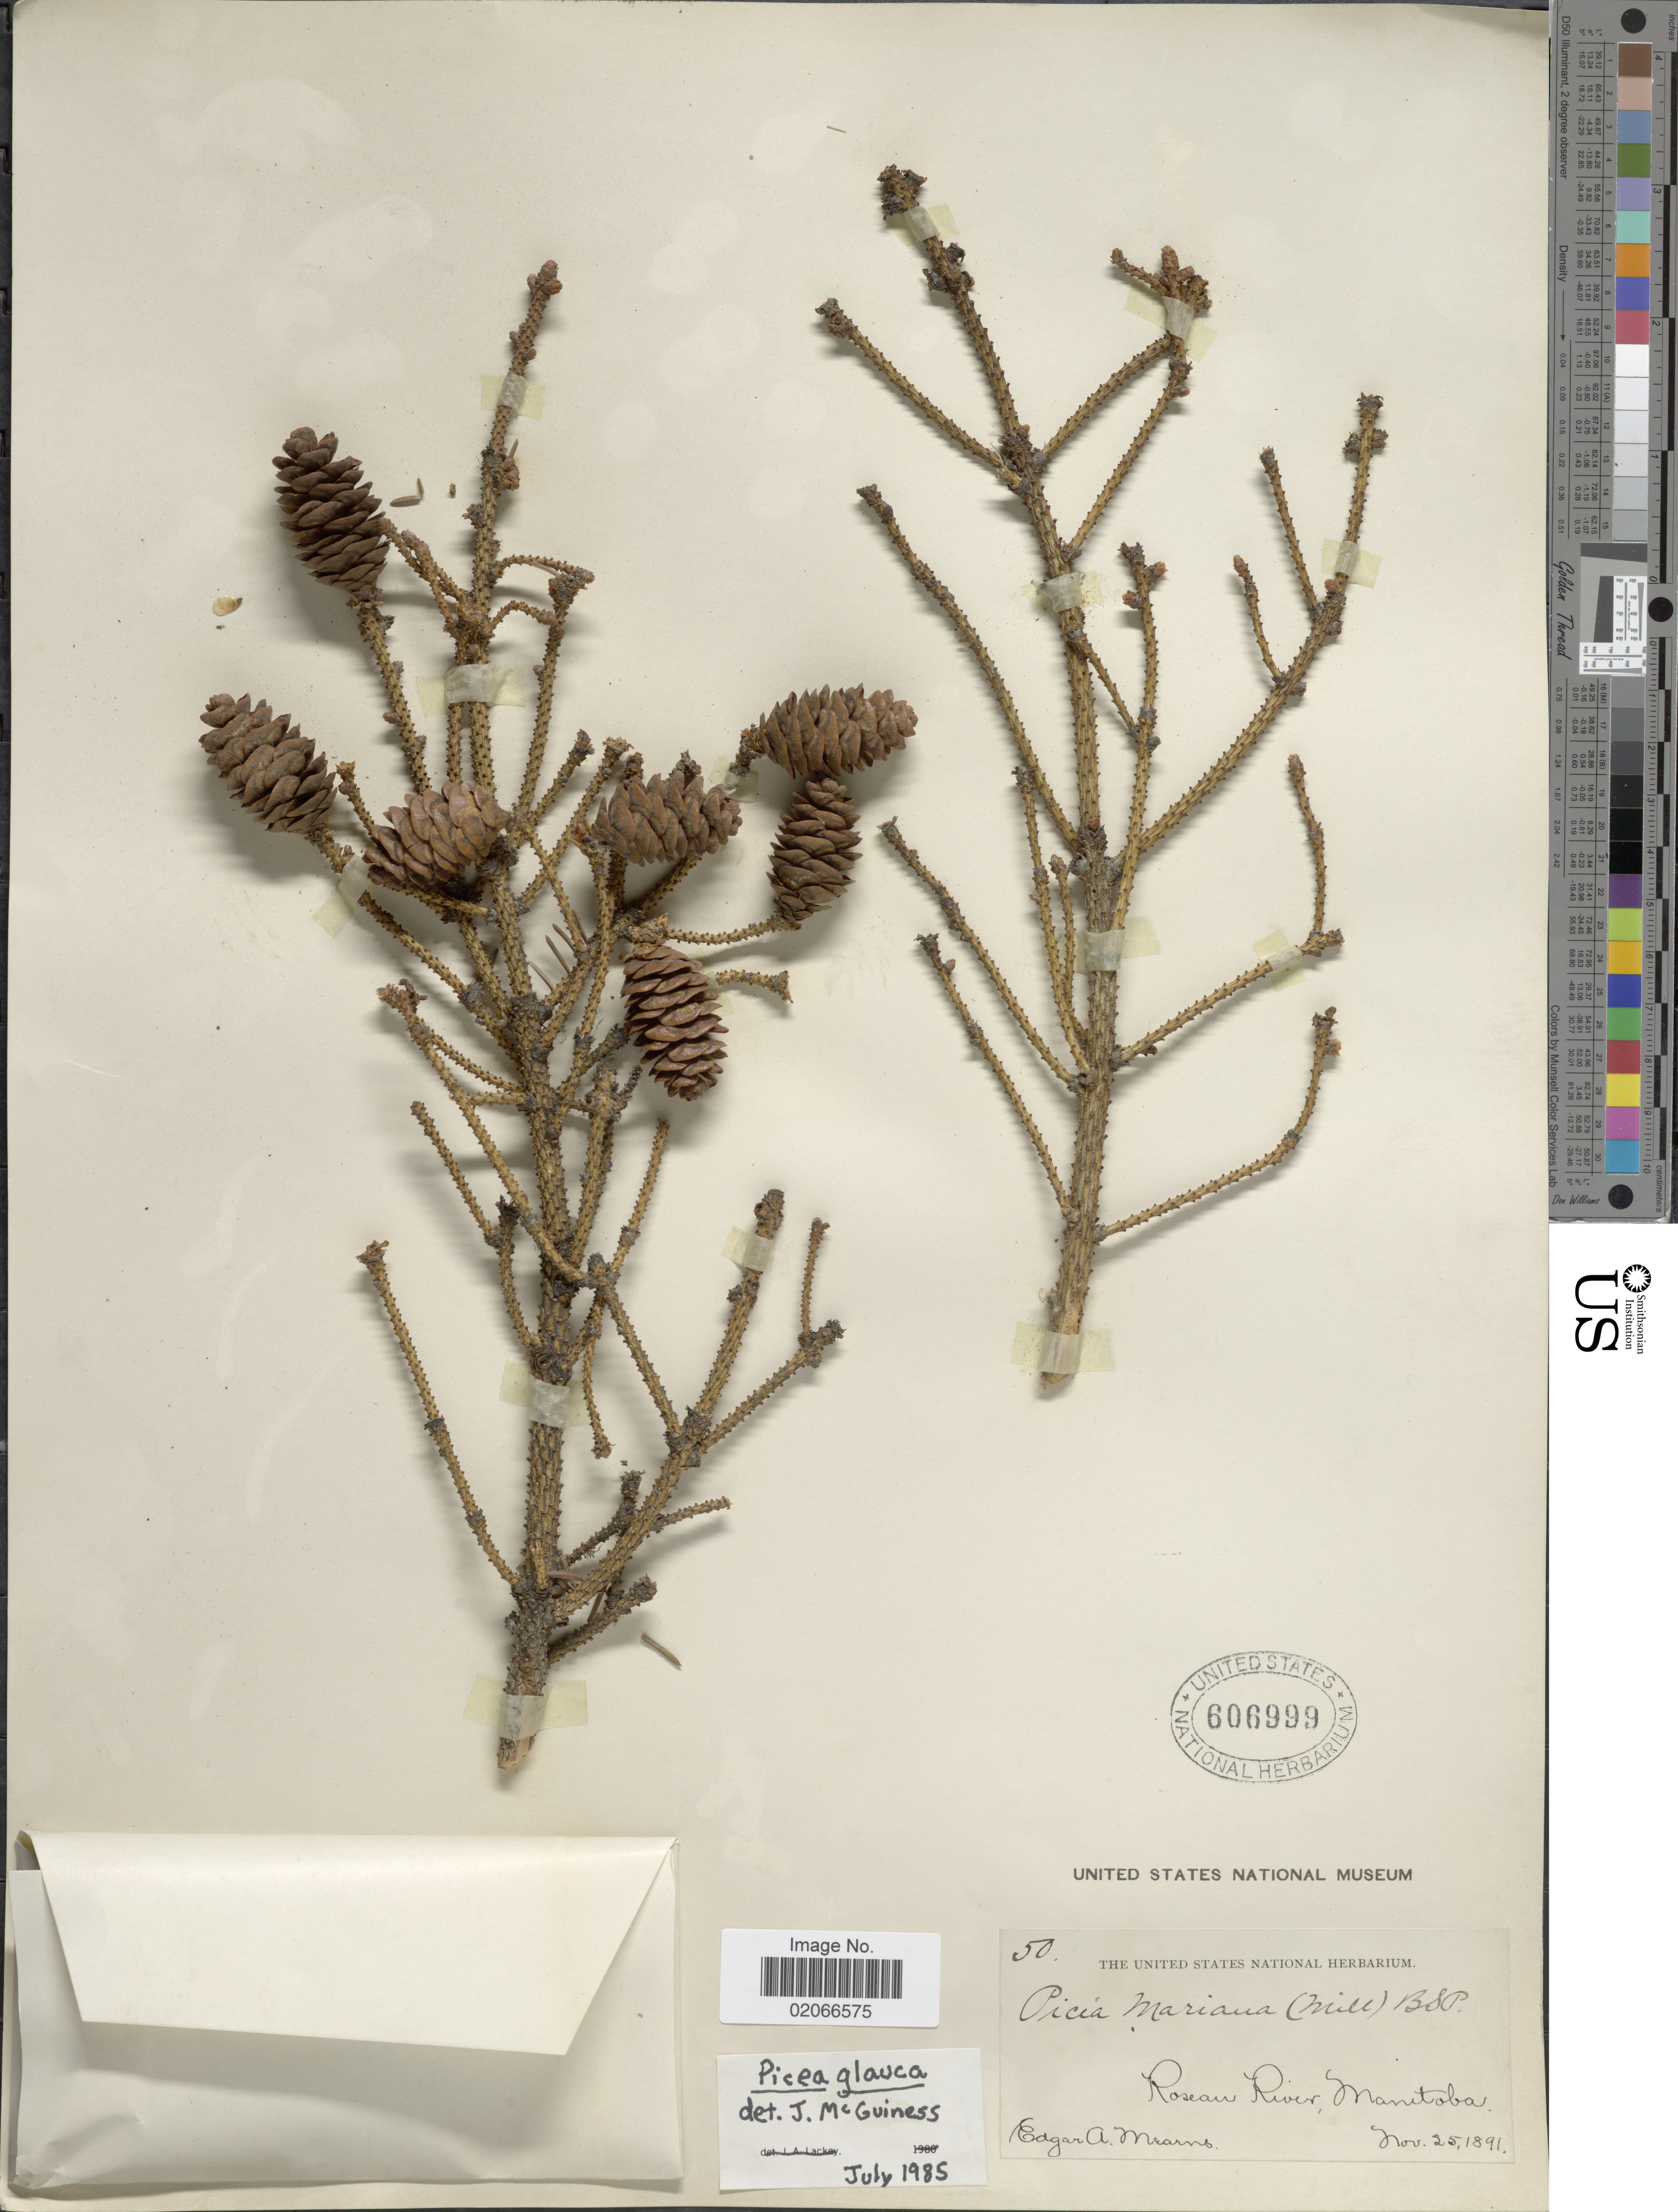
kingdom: Plantae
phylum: Tracheophyta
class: Pinopsida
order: Pinales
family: Pinaceae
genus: Picea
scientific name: Picea glauca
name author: (Moench) Voss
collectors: E. A. Mearns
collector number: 50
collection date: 1891-11-25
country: Canada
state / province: Manitoba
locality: Roseau River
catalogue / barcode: US 606999